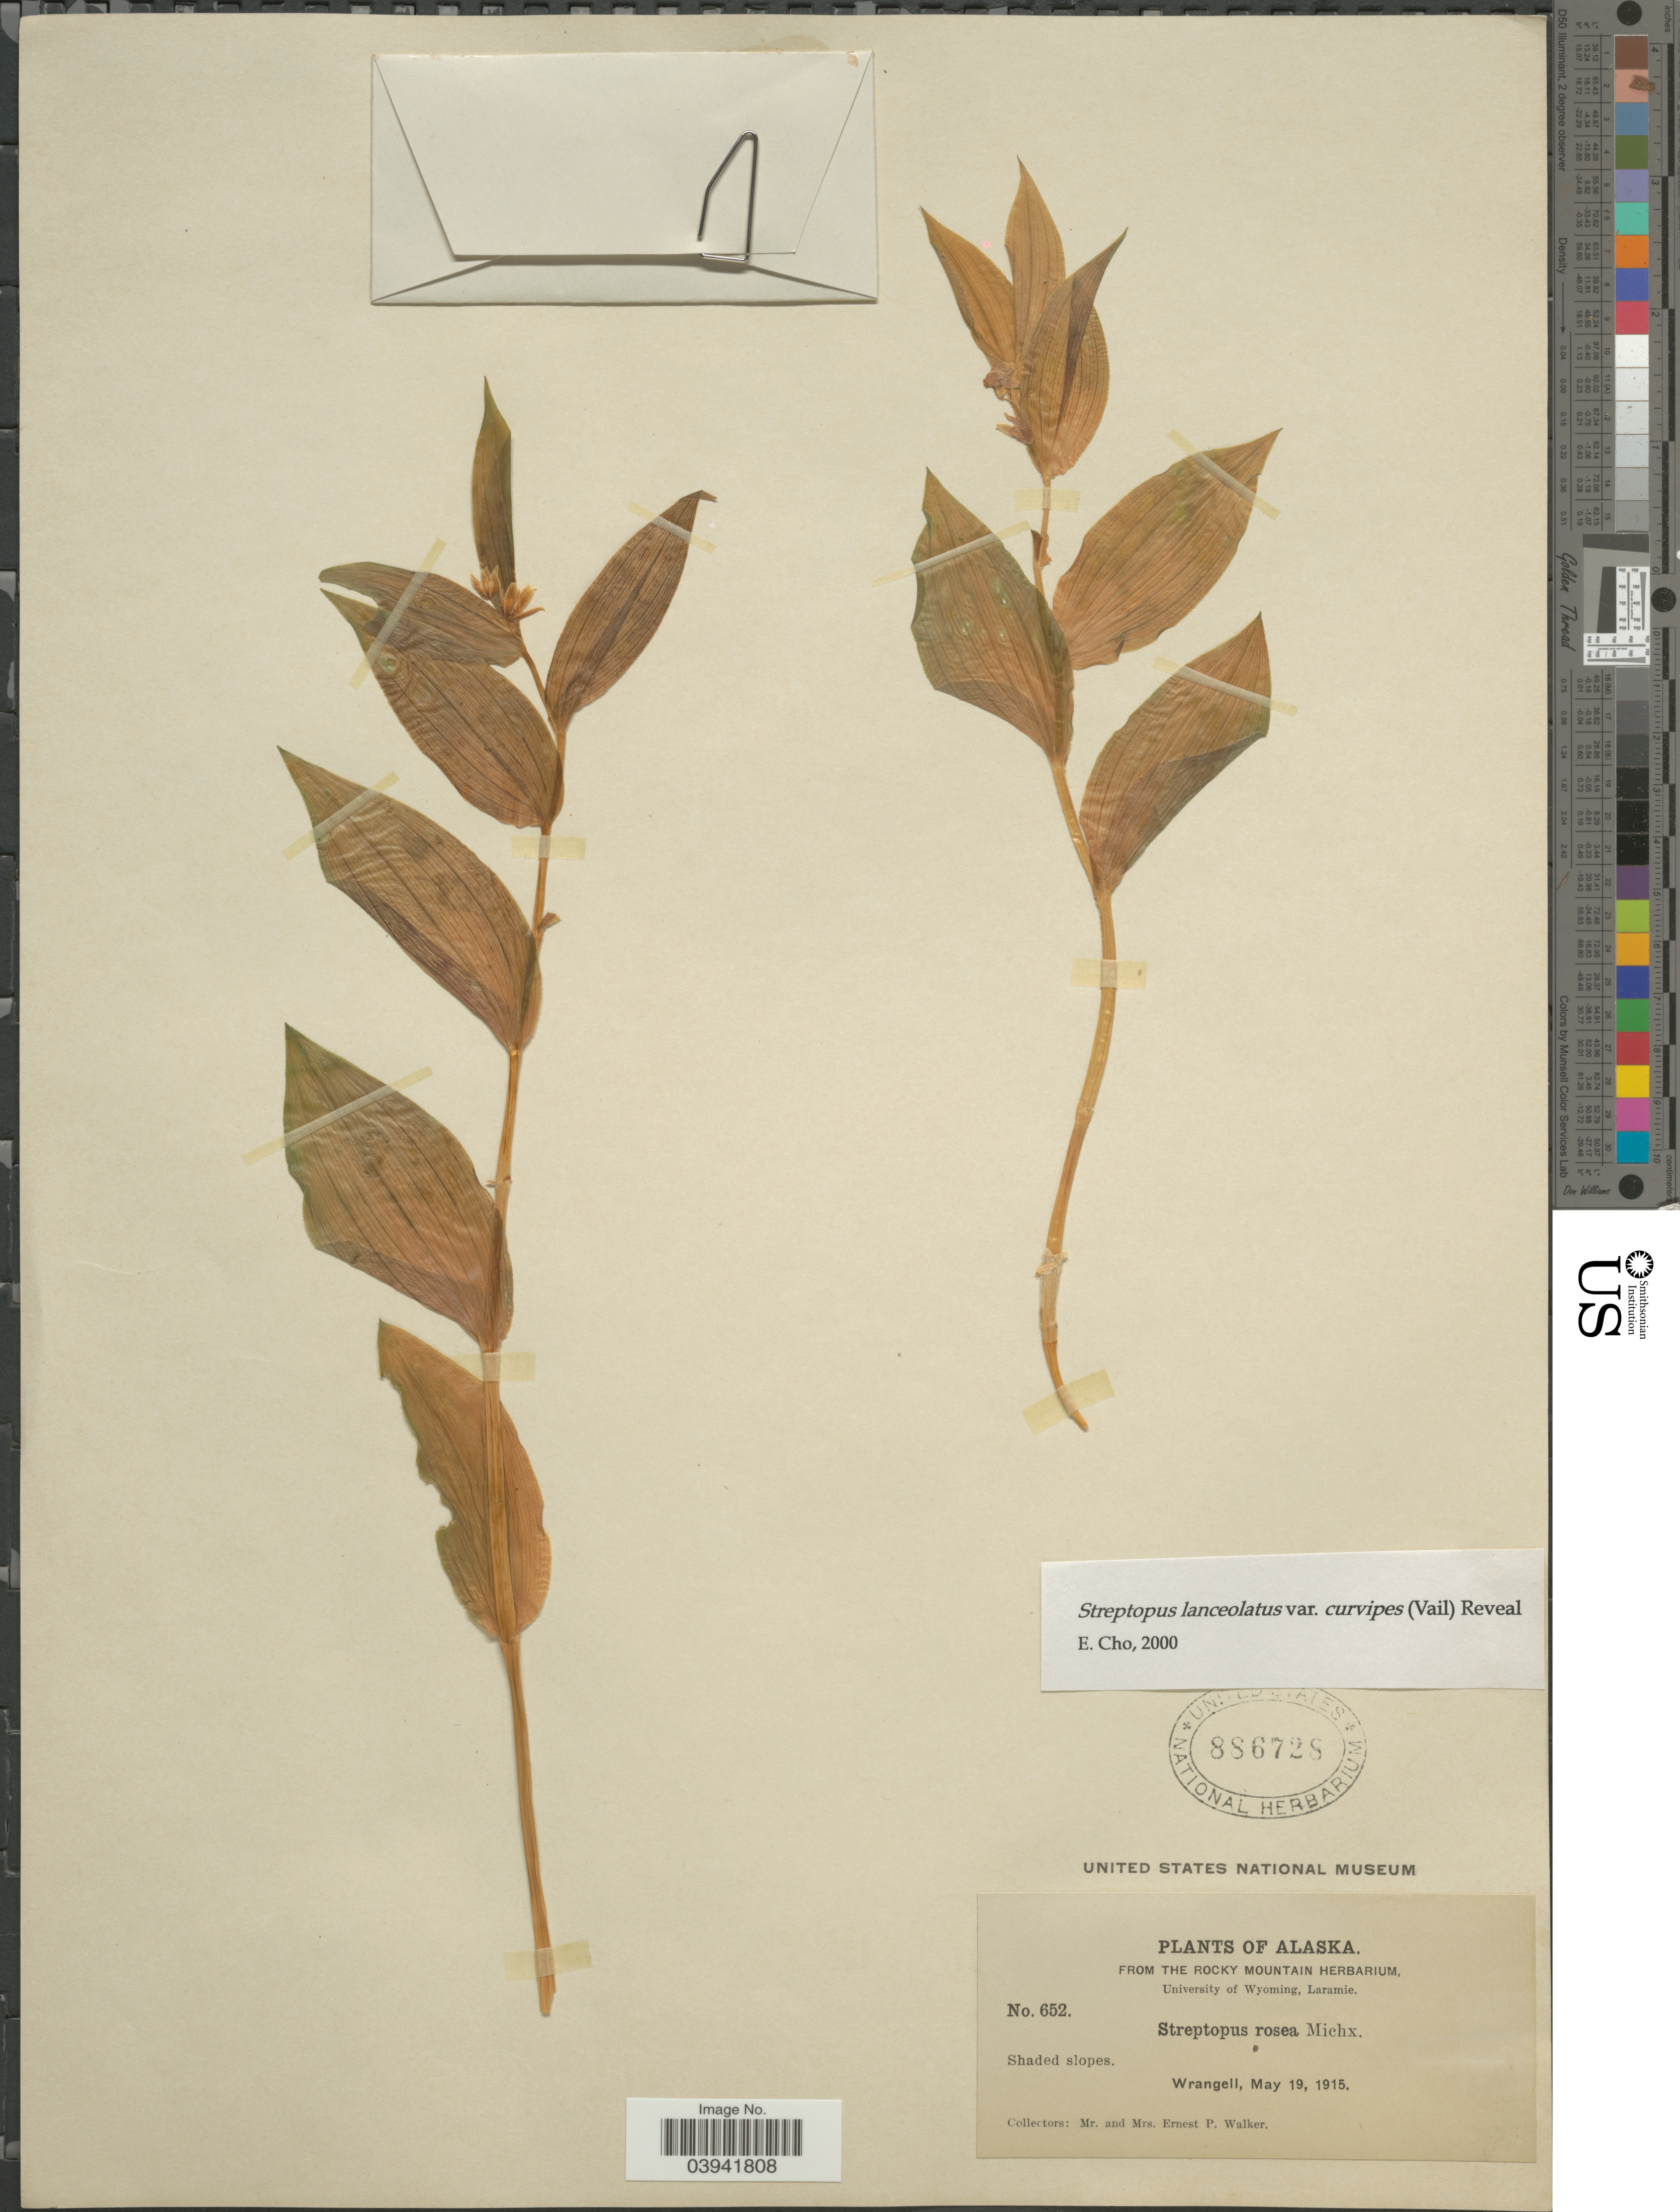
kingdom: Plantae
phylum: Tracheophyta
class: Liliopsida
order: Liliales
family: Liliaceae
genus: Streptopus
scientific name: Streptopus lanceolatus var. curvipes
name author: (Vail) Reveal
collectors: E. P. Walker & E. Walker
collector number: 652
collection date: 1915-05-19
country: United States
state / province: Alaska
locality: Wrangell.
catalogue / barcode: US 886728